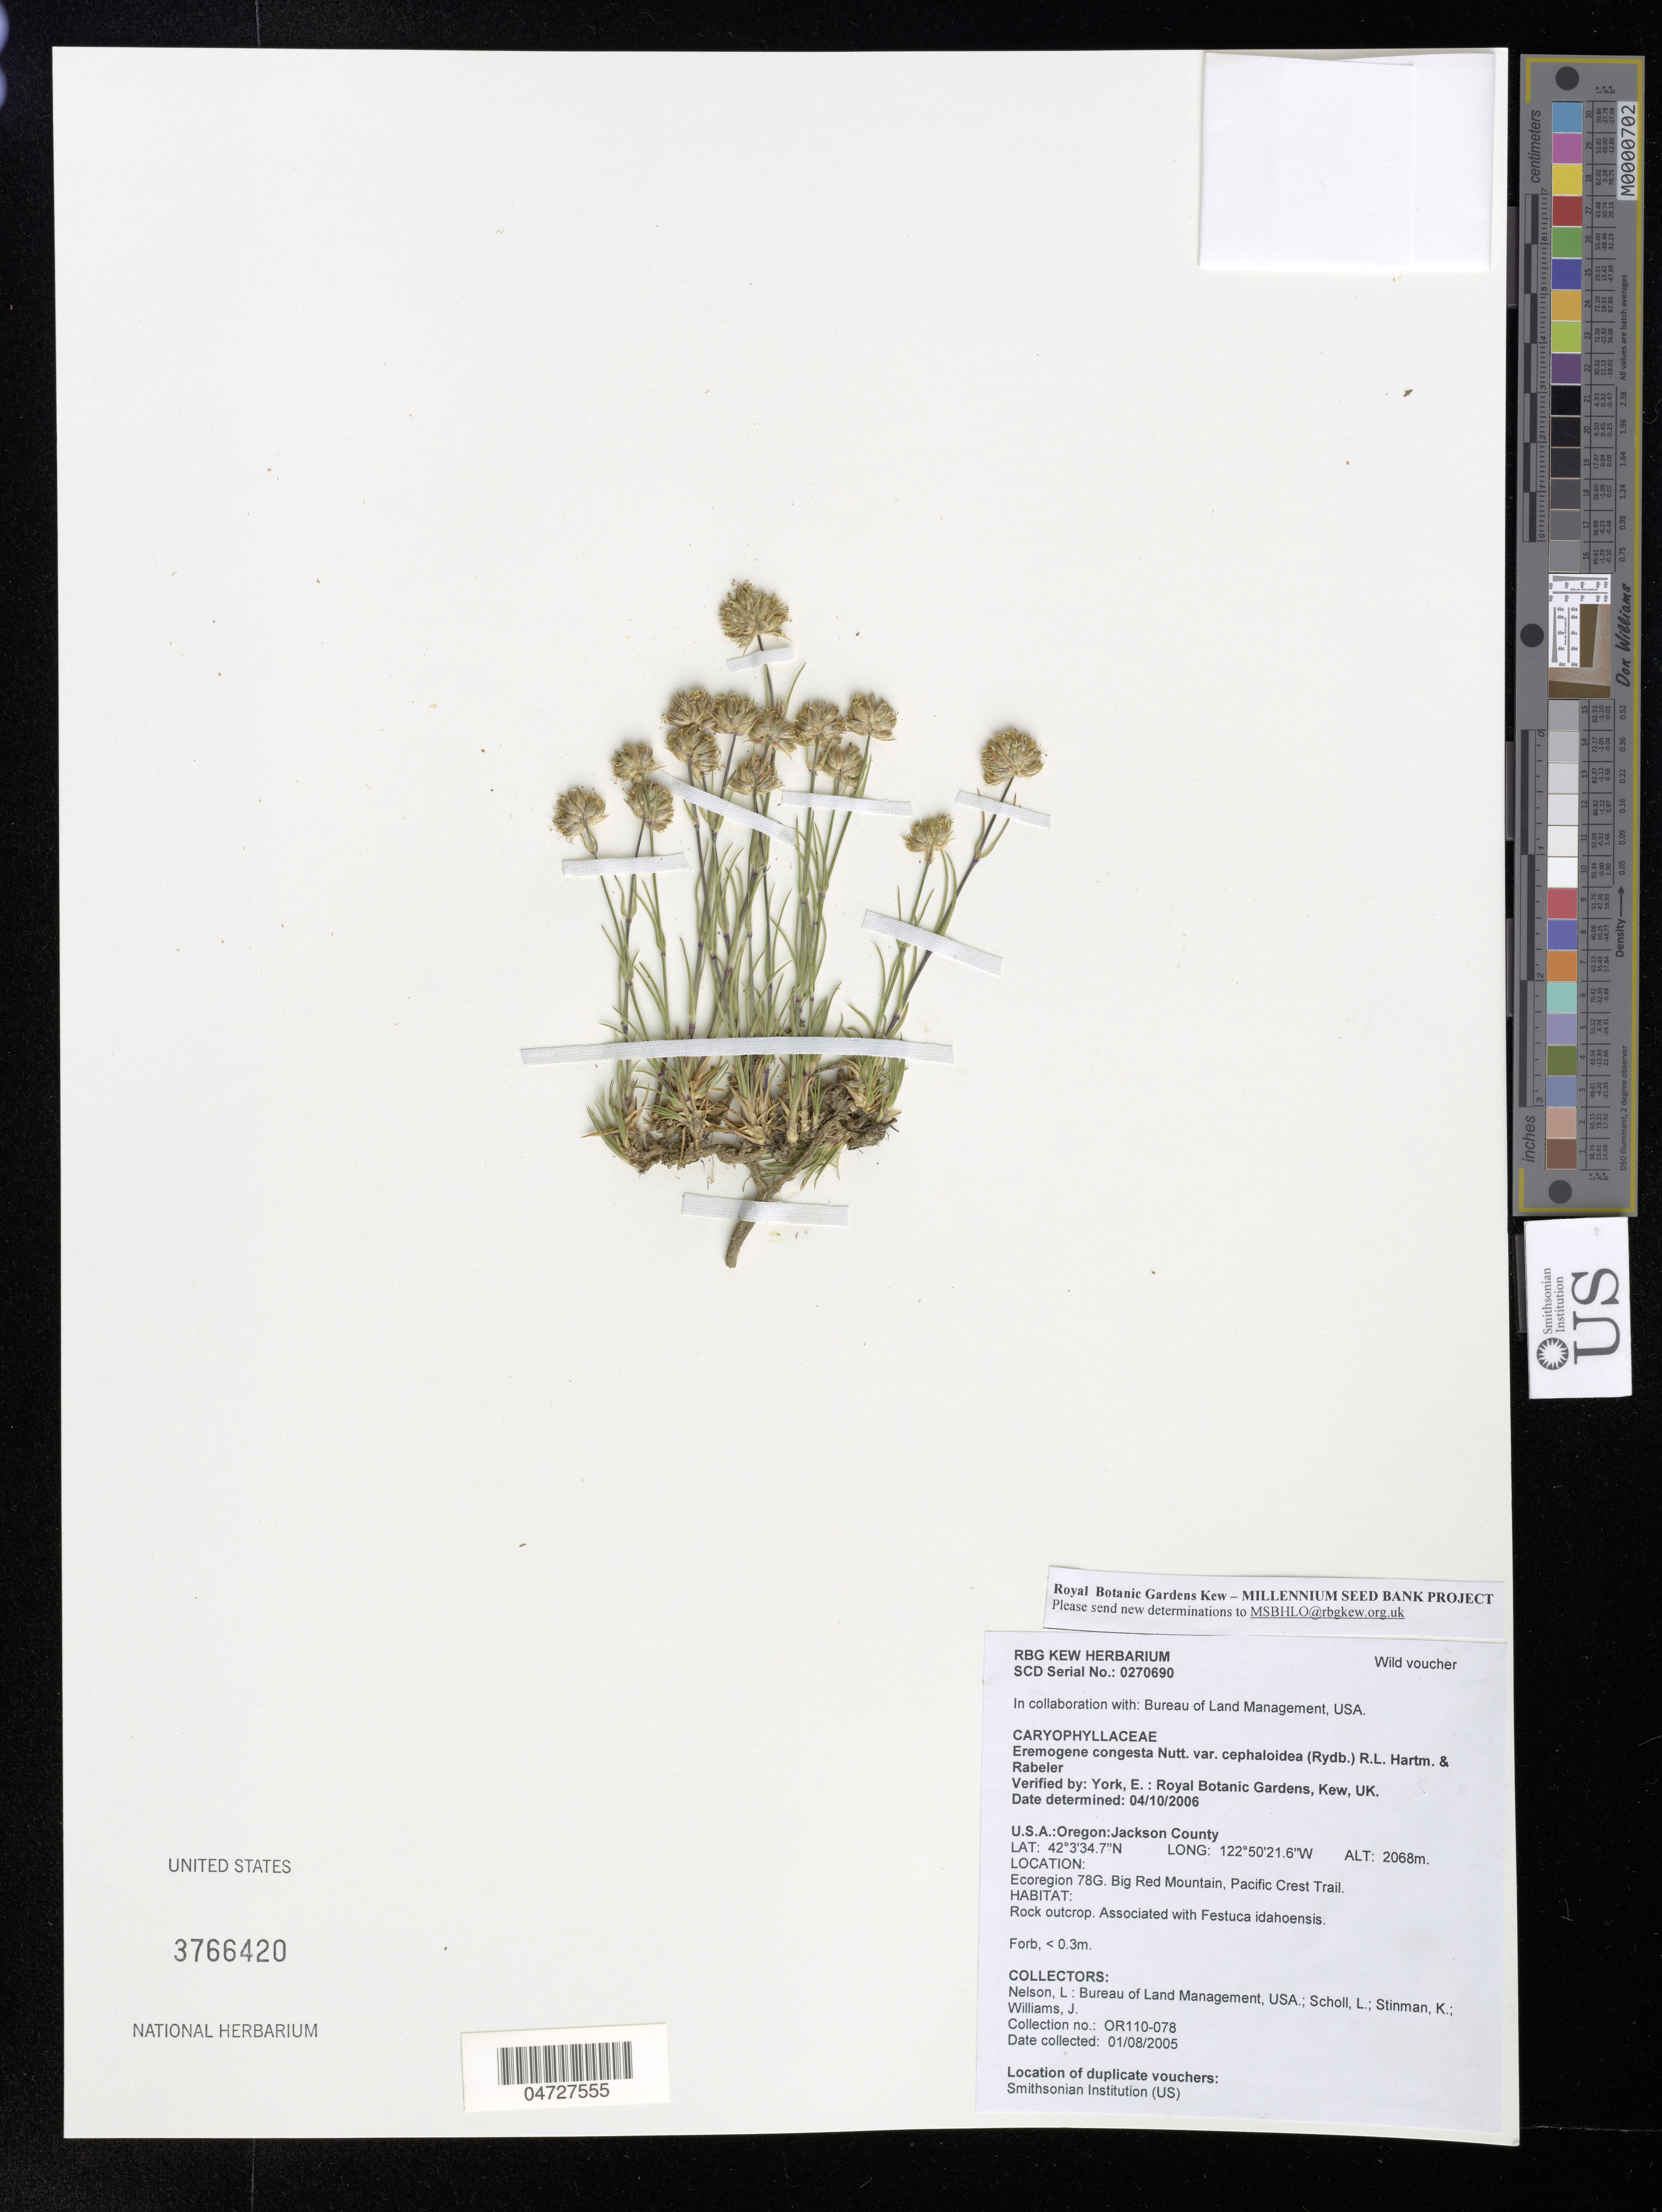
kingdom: Plantae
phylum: Tracheophyta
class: Magnoliopsida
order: Caryophyllales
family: Caryophyllaceae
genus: Eremogone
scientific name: Eremogone congesta var. cephaloidea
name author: (Rydb.) R.L. Hartm. & Rabeler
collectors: L. Nelson, L. Scholl, K. Stinman & J. Williams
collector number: OR110-078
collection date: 2005-08-01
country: United States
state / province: Oregon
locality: Jackson County. Ecoregion 78G. Big Red Mountain, Pacific Crest Trail.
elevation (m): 2068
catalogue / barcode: US 3766420